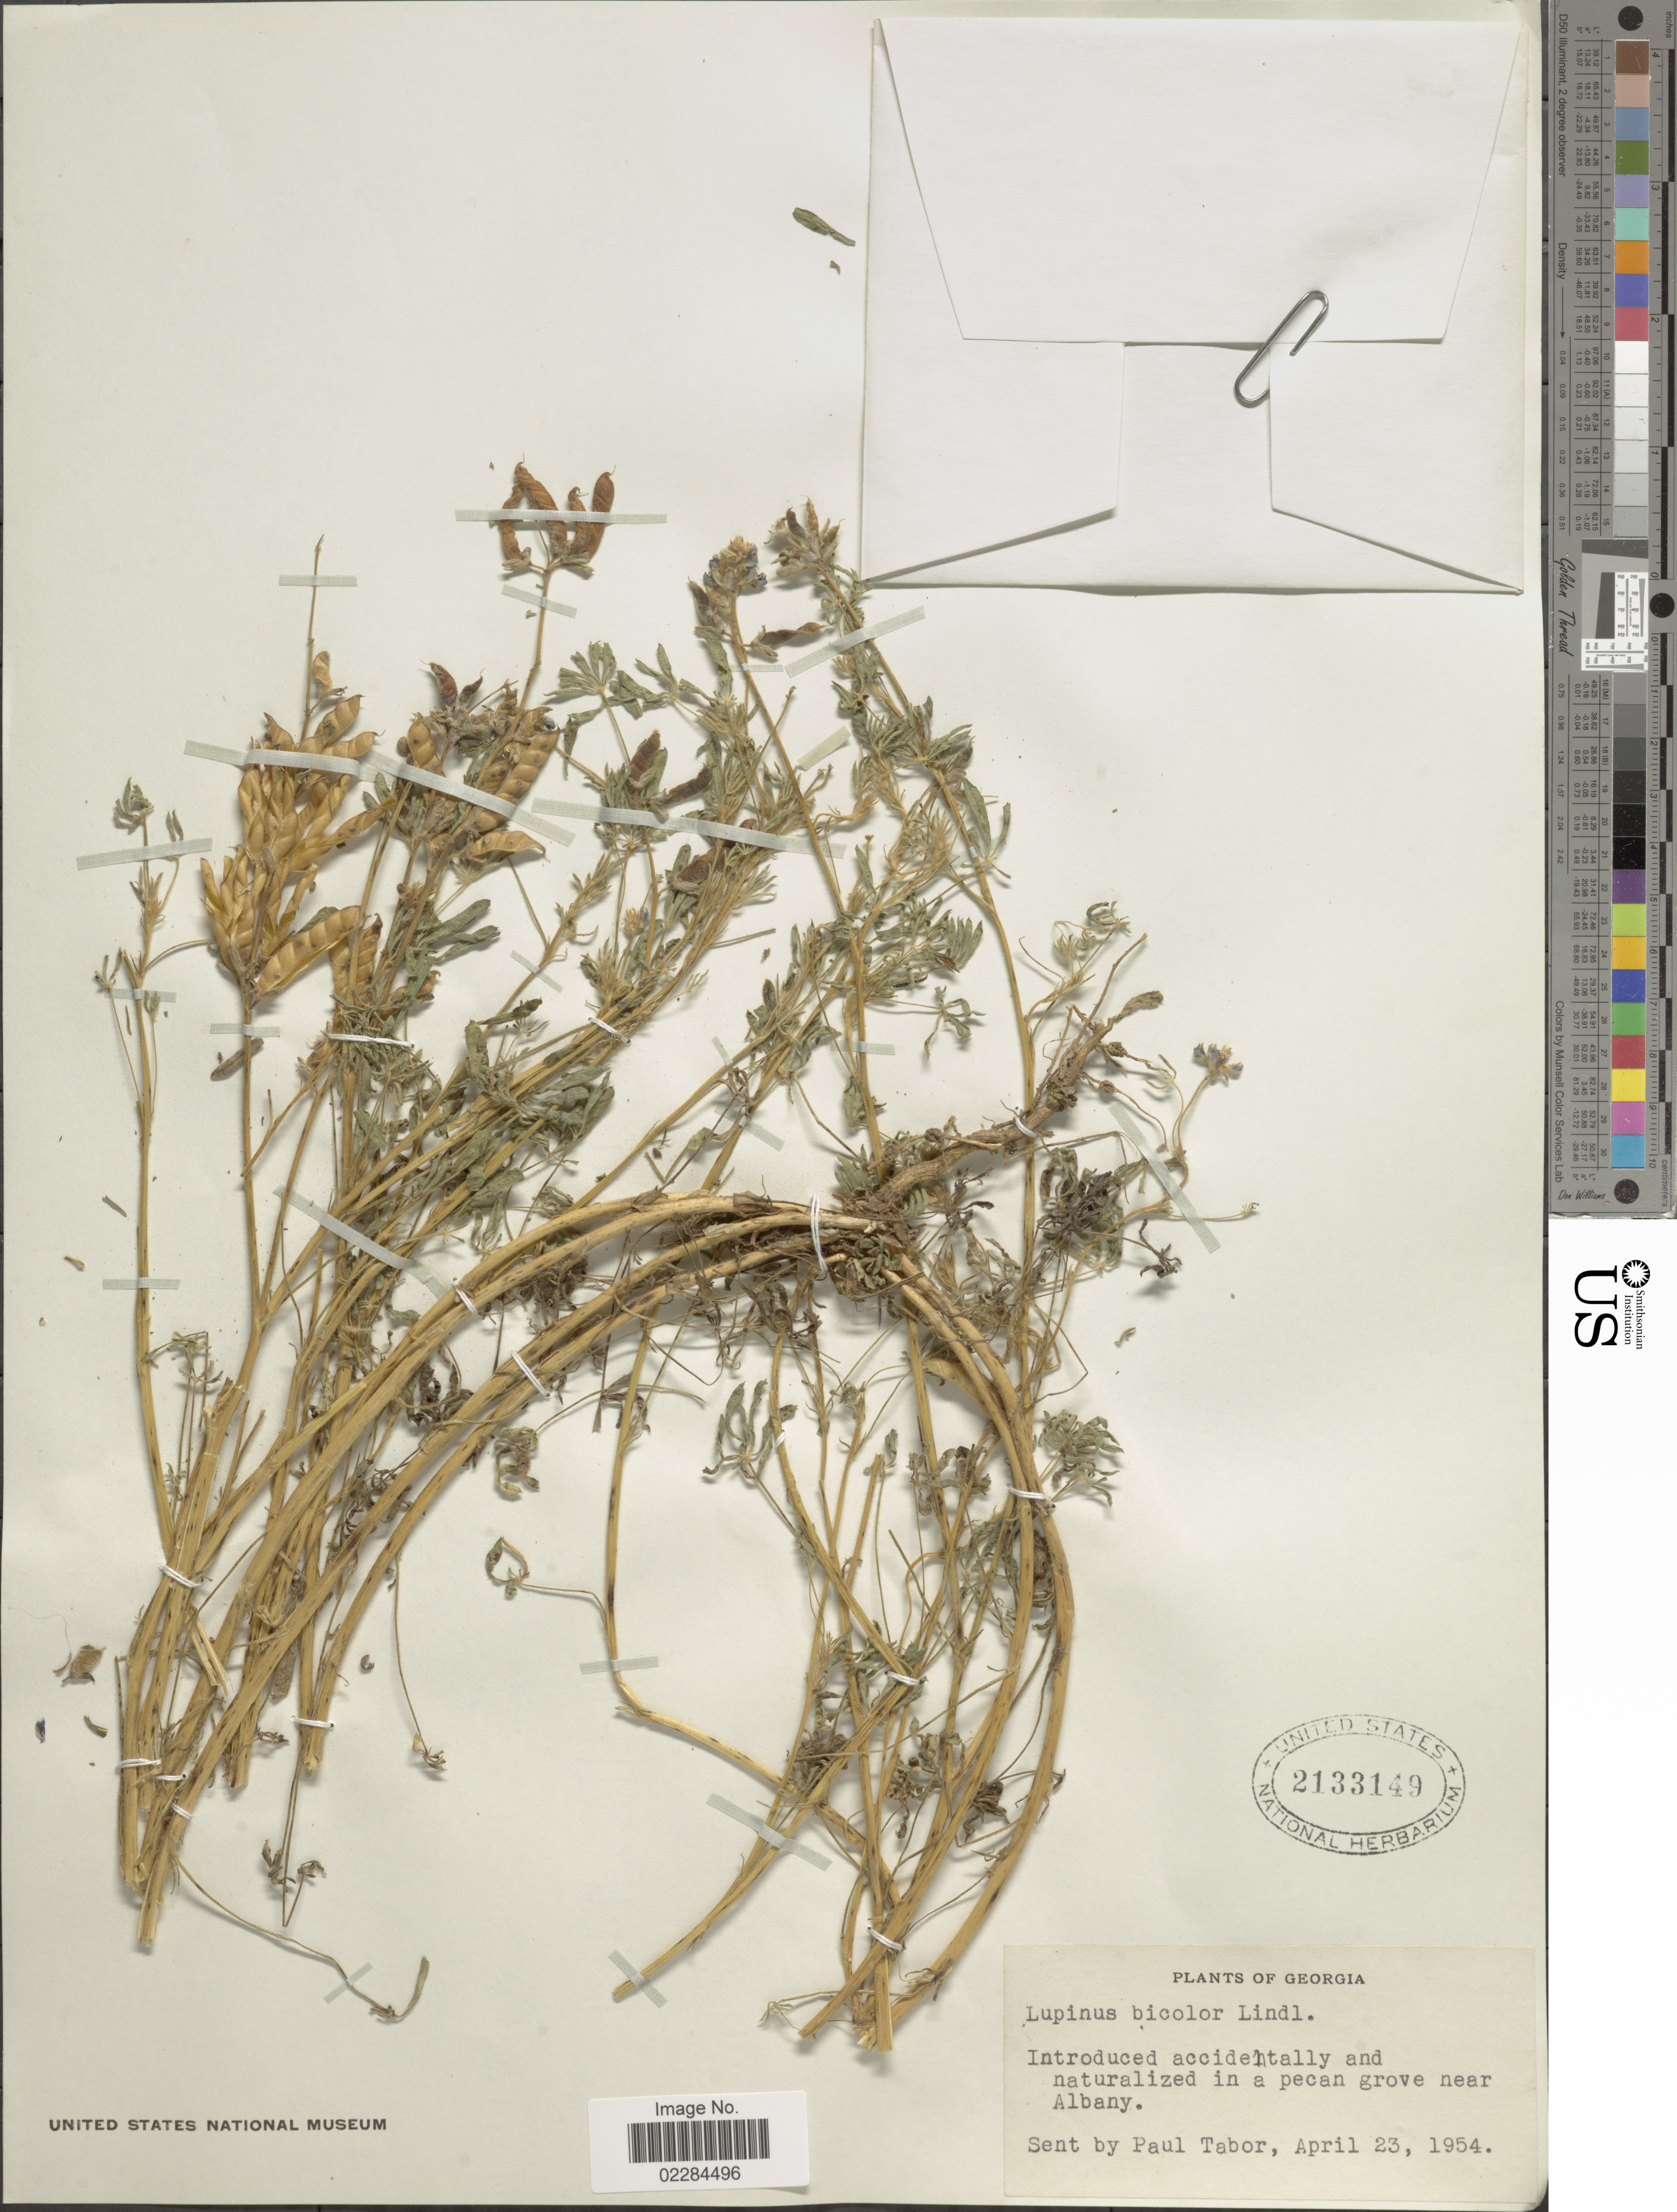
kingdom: Plantae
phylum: Tracheophyta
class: Magnoliopsida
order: Fabales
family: Fabaceae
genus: Lupinus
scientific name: Lupinus bicolor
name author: Lindl.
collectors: P. Tabor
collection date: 1954-04-23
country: United States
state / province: Georgia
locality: Naturalized in a pecan grove near Albany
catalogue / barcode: US 2133149